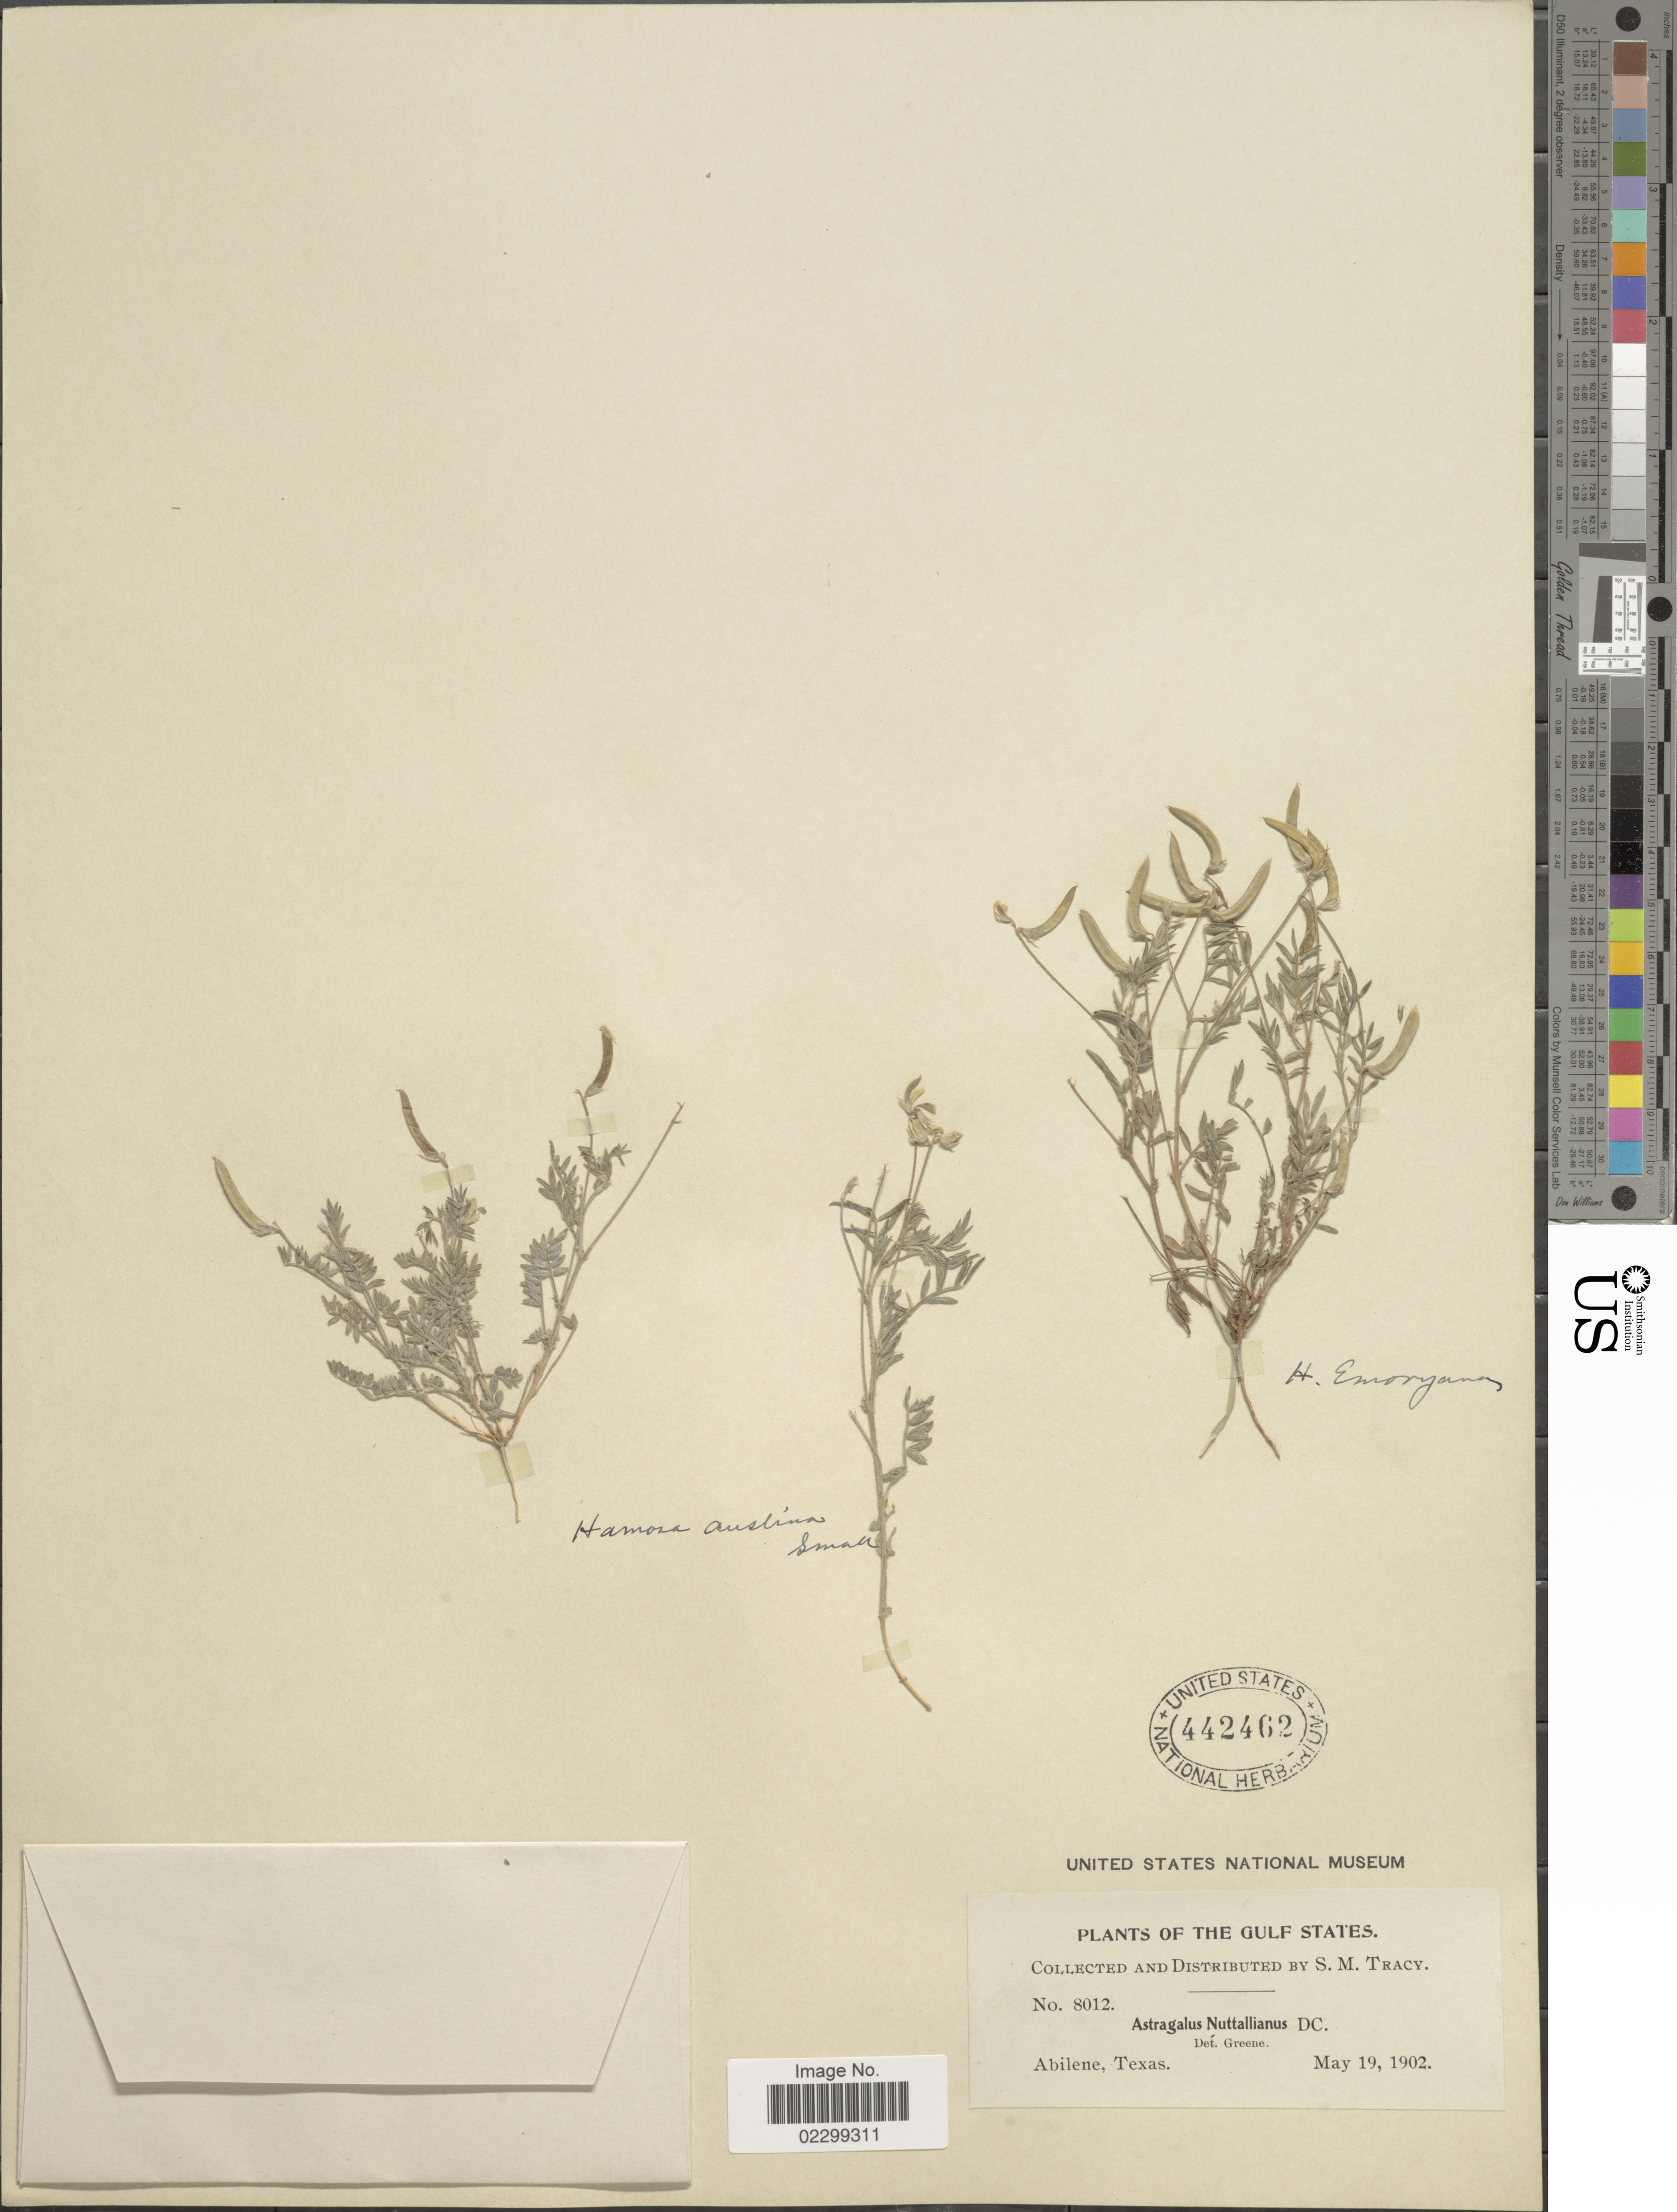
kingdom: Plantae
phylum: Tracheophyta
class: Magnoliopsida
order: Fabales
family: Fabaceae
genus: Astragalus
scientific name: Astragalus austrinus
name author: (Small) O.E. Schulz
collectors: S. M. Tracy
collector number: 8012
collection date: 1902-05-19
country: United States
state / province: Texas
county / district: Taylor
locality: Abilene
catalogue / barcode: US 442462